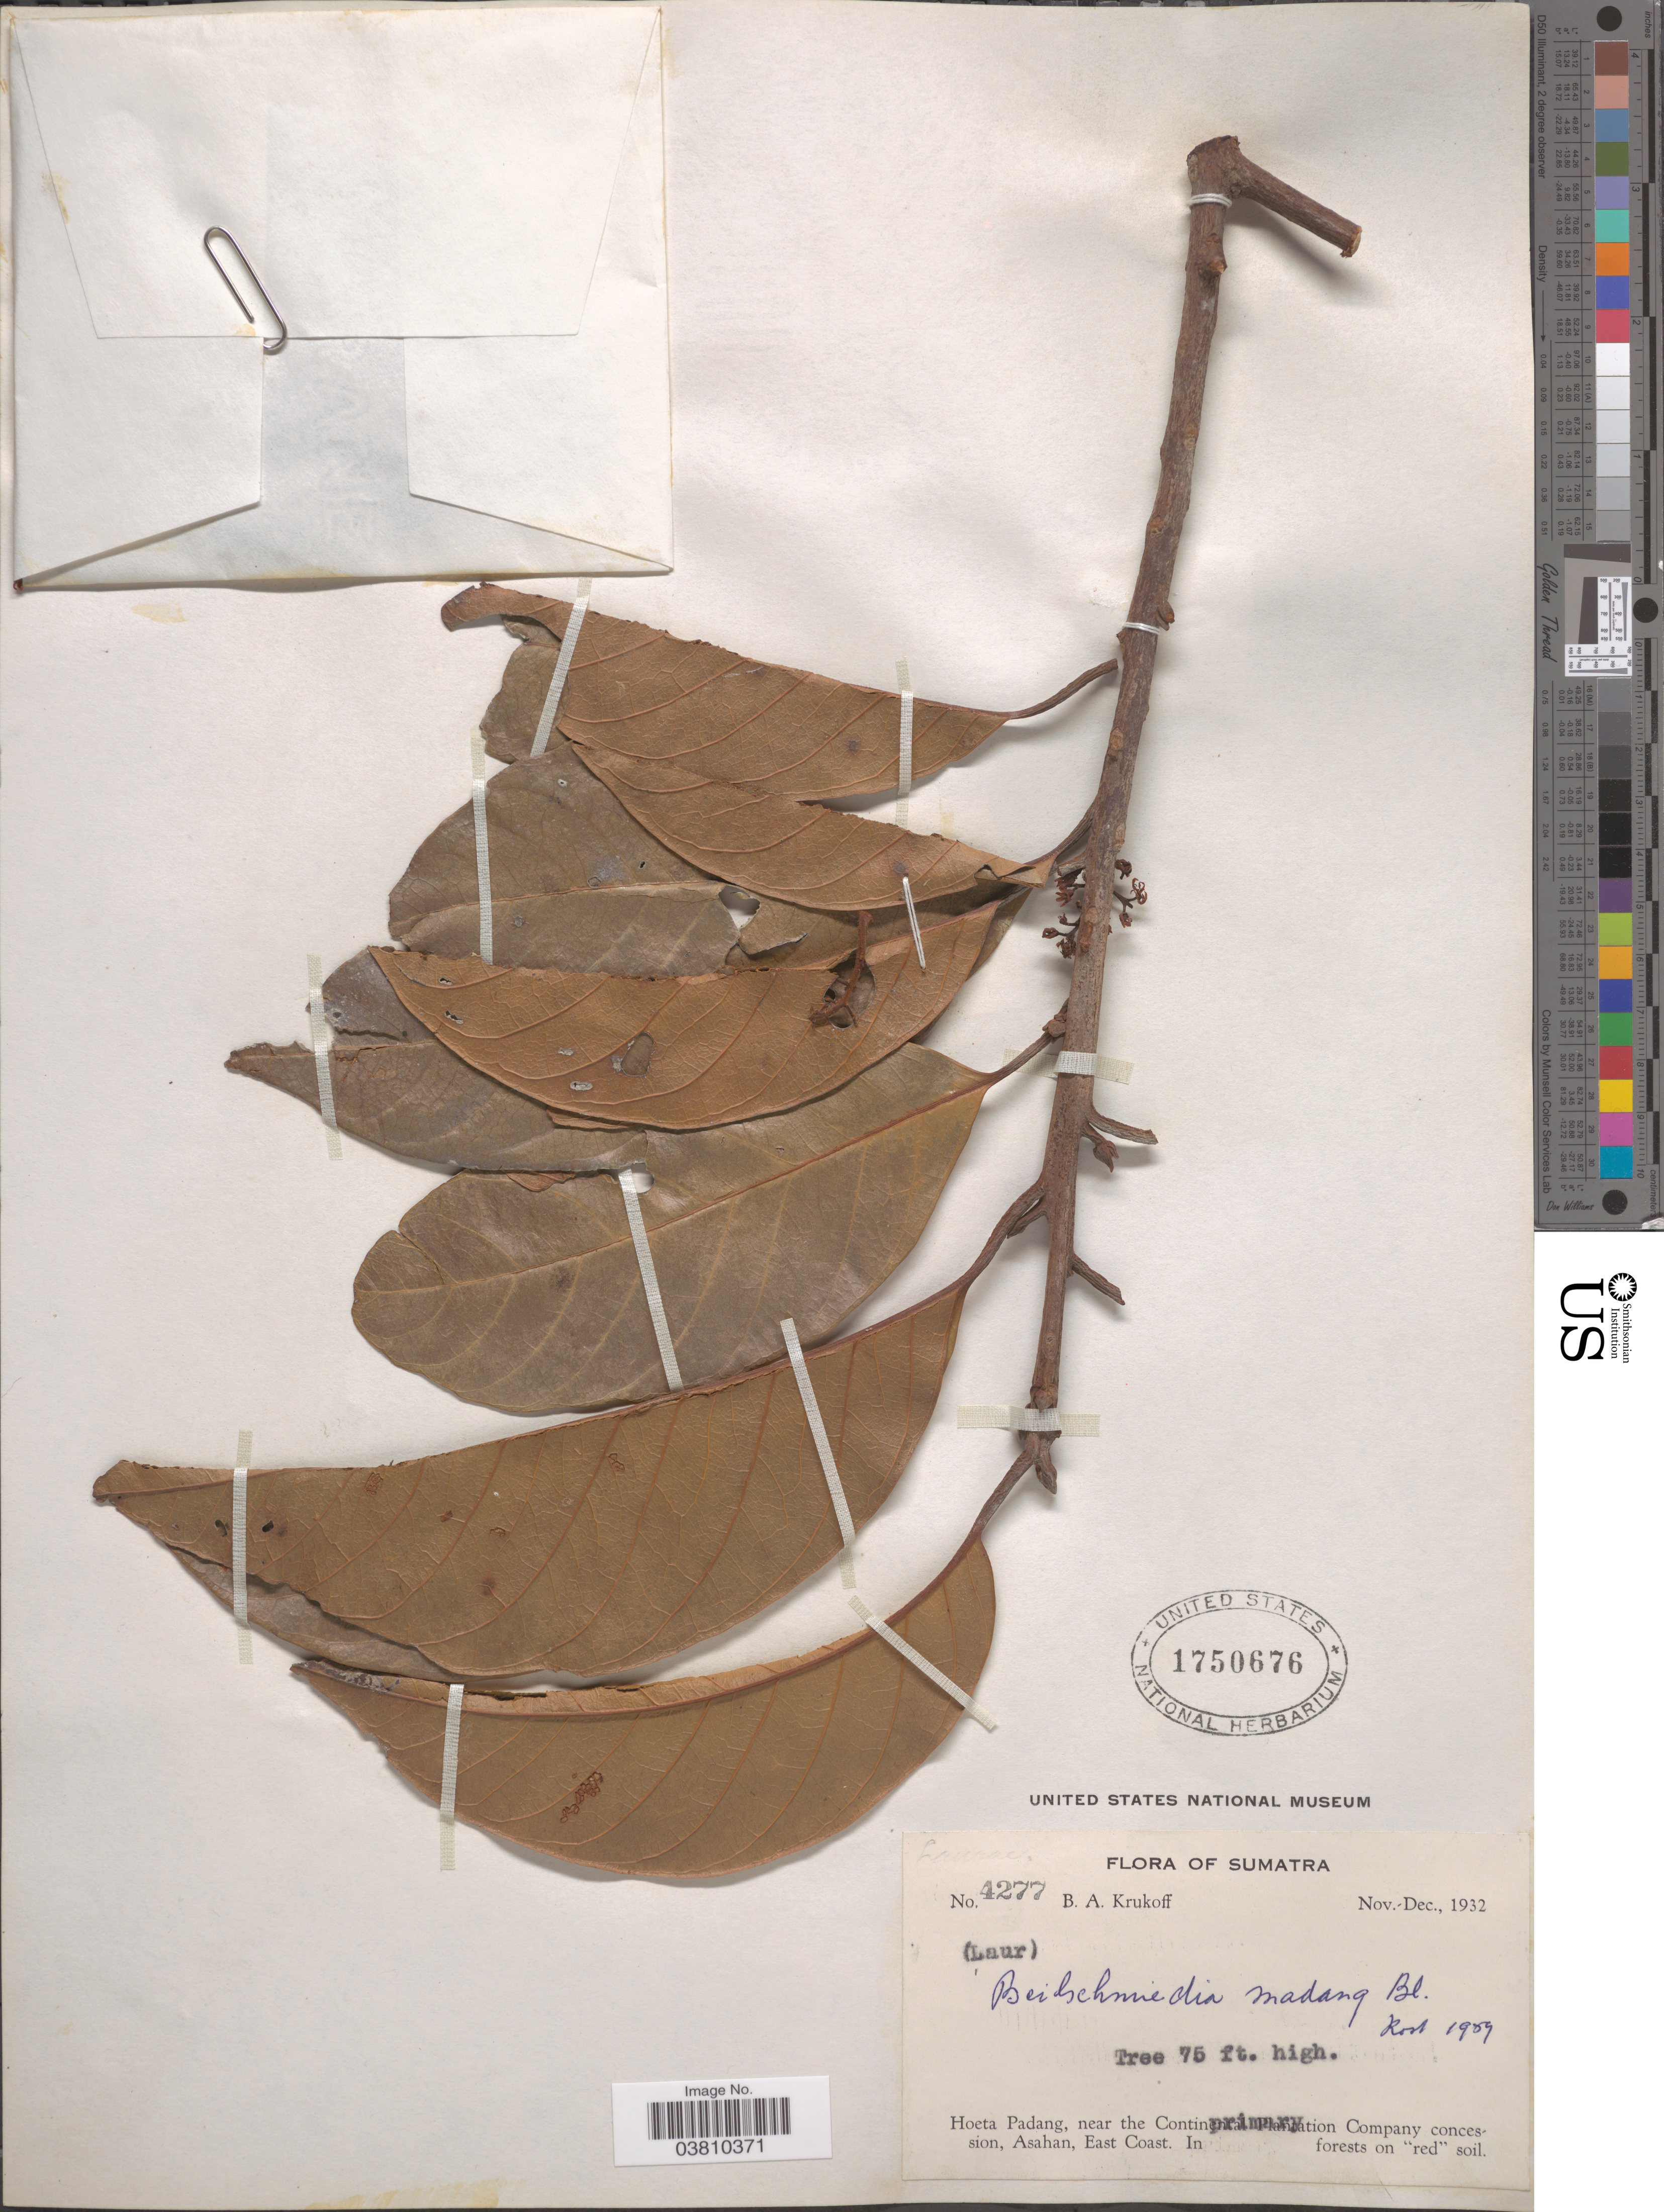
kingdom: Plantae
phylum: Tracheophyta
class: Magnoliopsida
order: Laurales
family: Lauraceae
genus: Beilschmiedia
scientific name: Beilschmiedia madang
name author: Blume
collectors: B. A. Krukoff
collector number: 4277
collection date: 1932-11/1932-12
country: Indonesia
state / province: Sumatra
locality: Hoeta Padang, near the primary Company concession, Asahan, East Coast.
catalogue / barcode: US 1750676